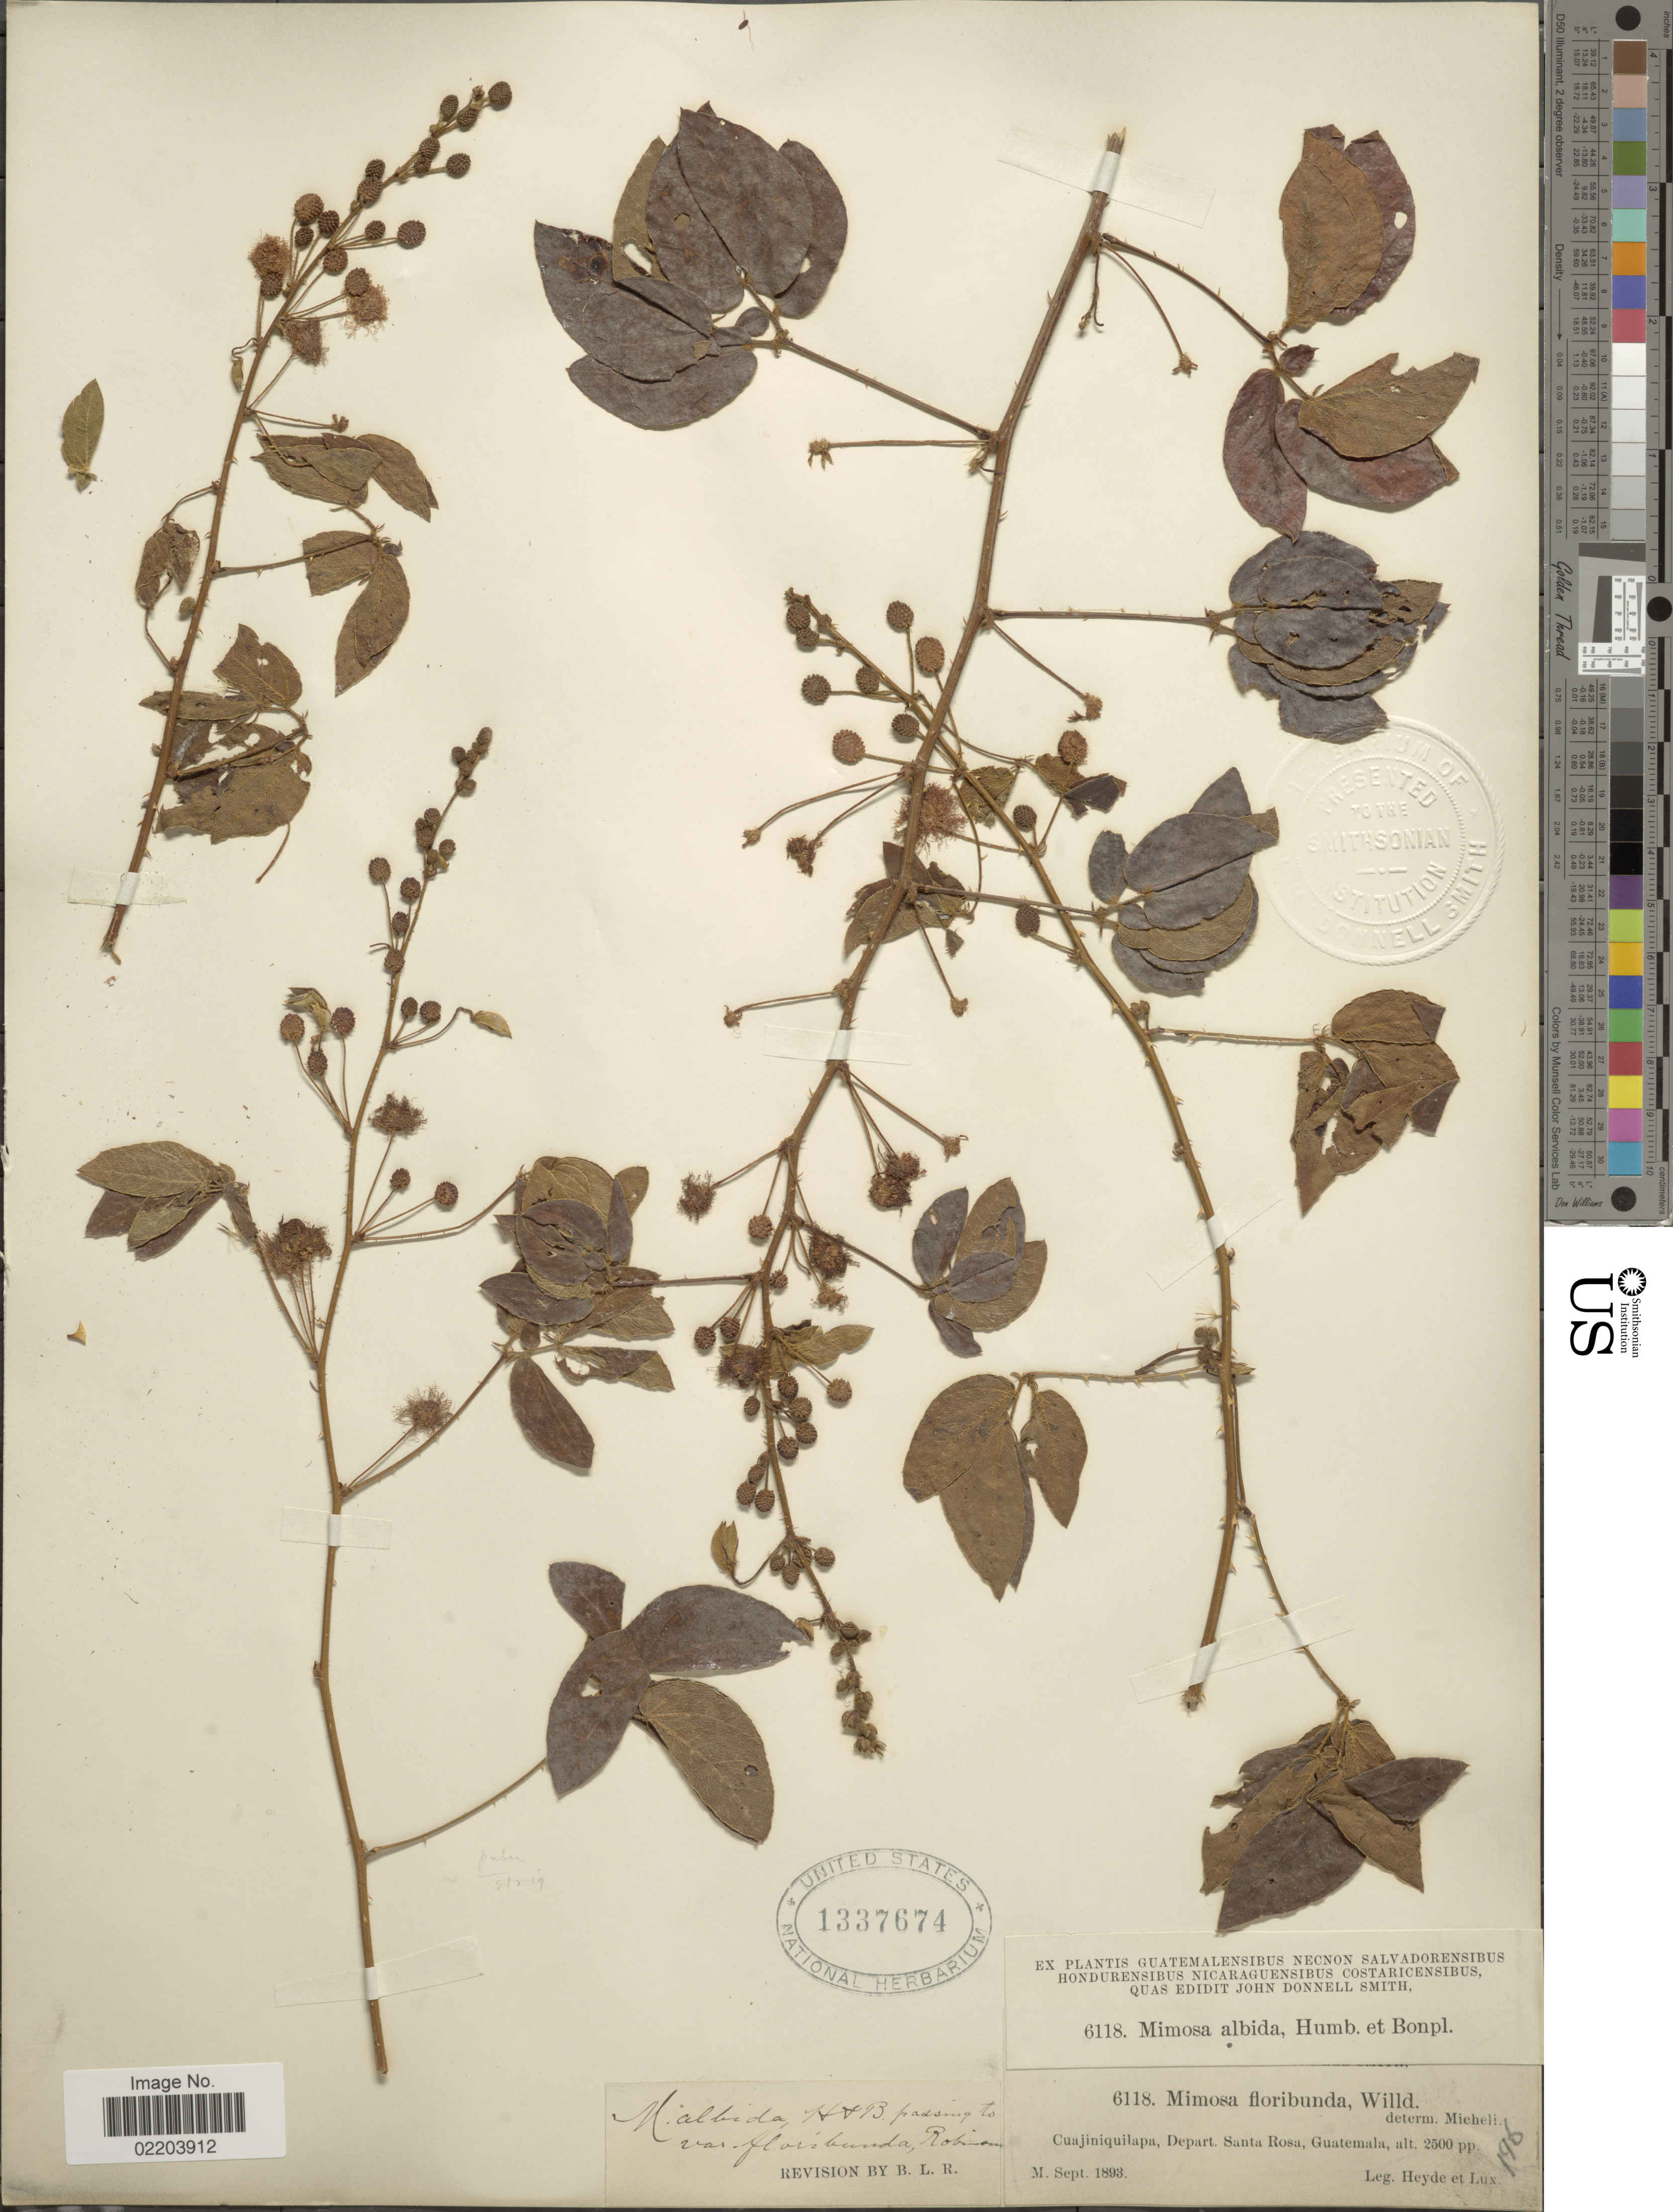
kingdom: Plantae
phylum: Tracheophyta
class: Magnoliopsida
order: Fabales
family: Fabaceae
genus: Mimosa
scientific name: Mimosa albida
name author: Humb. & Bonpl. ex Willd.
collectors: Heyde & Lux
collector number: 6118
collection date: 1893-09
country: Guatemala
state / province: Santa Rosa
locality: Cuajinquilapa, Depart. Santa Rosa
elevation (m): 762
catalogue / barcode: US 1337674